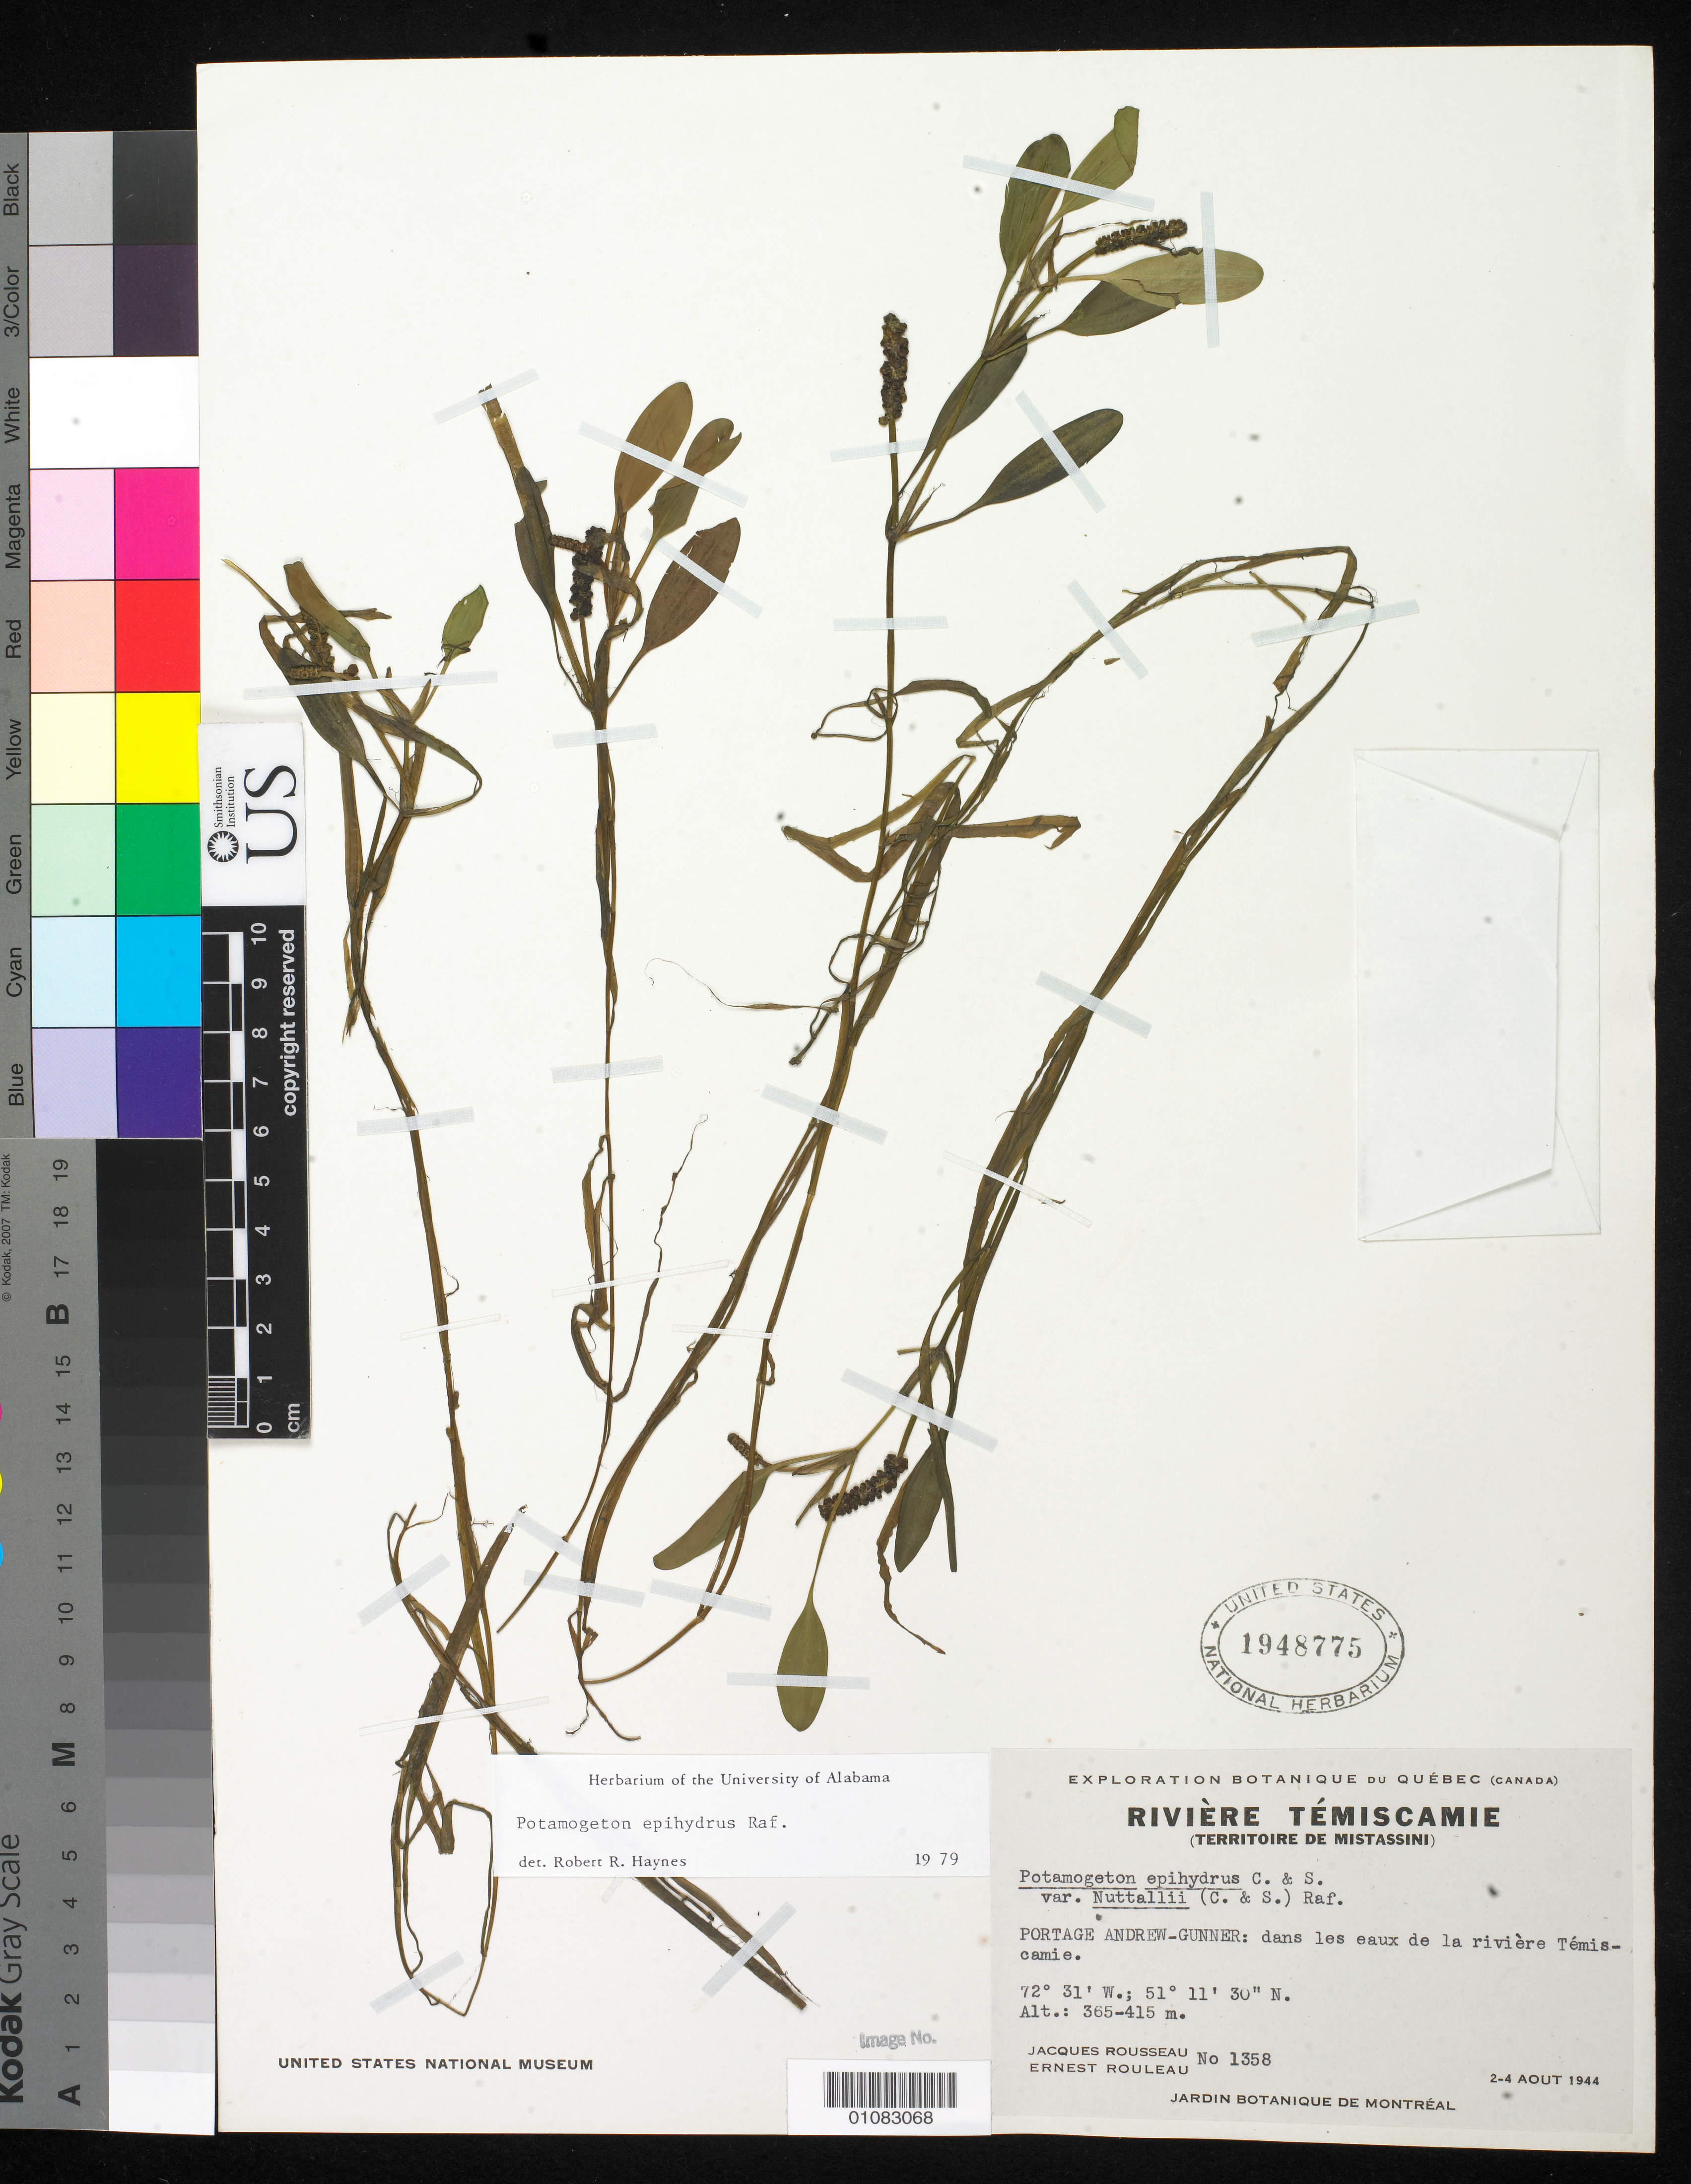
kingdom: Plantae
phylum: Tracheophyta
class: Liliopsida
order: Alismatales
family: Potamogetonaceae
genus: Potamogeton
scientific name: Potamogeton epihydrus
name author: Raf.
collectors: J. Rousseau & E. Rouleau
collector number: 1358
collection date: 1944-08-02/1944-08-04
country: Canada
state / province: Quebec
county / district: Mistassini Territory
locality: Andrew- Gunner Port, Temiscamie River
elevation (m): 365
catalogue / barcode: US 1948775